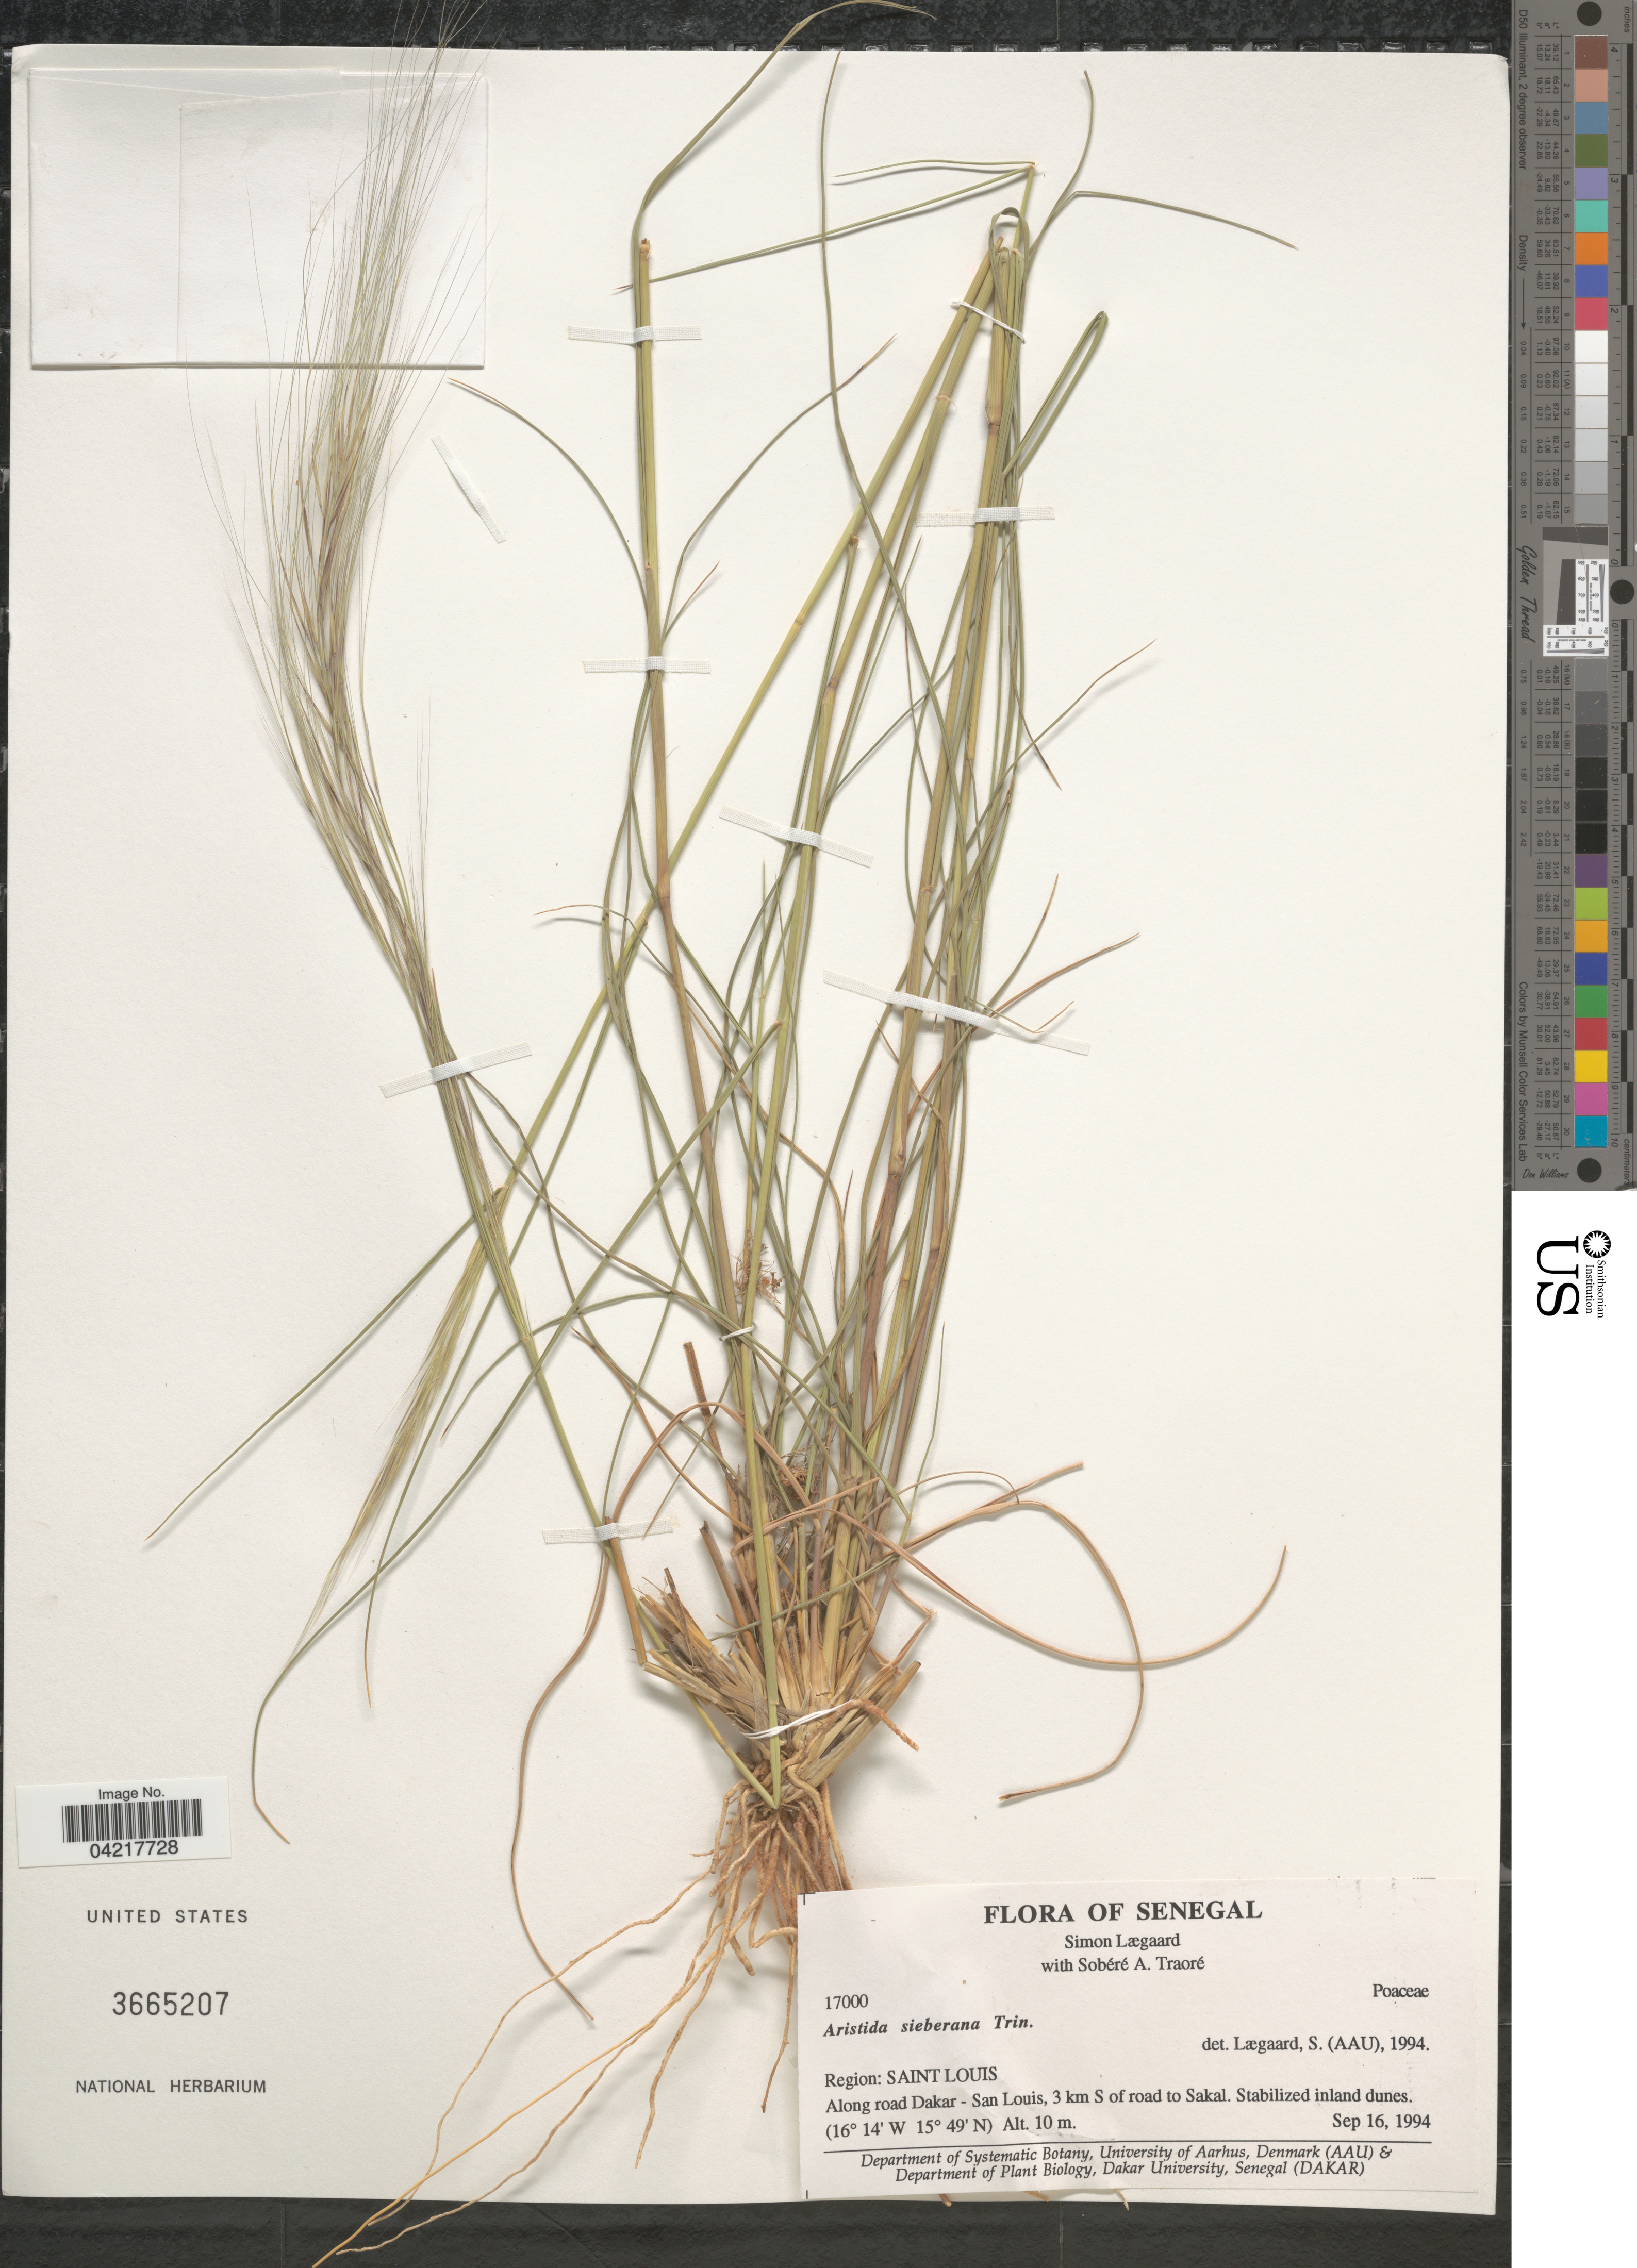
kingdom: Plantae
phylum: Tracheophyta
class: Liliopsida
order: Poales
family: Poaceae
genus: Aristida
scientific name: Aristida sieberiana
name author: Trin. ex Spreng.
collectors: S. Lægaard & S. Traore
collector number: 17000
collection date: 1994-09-16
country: Senegal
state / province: Saint-Louis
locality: Region: Saint Louis. Along road Dakar - San Louis, 3 km S of road to Sakal.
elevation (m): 10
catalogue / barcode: US 3665207